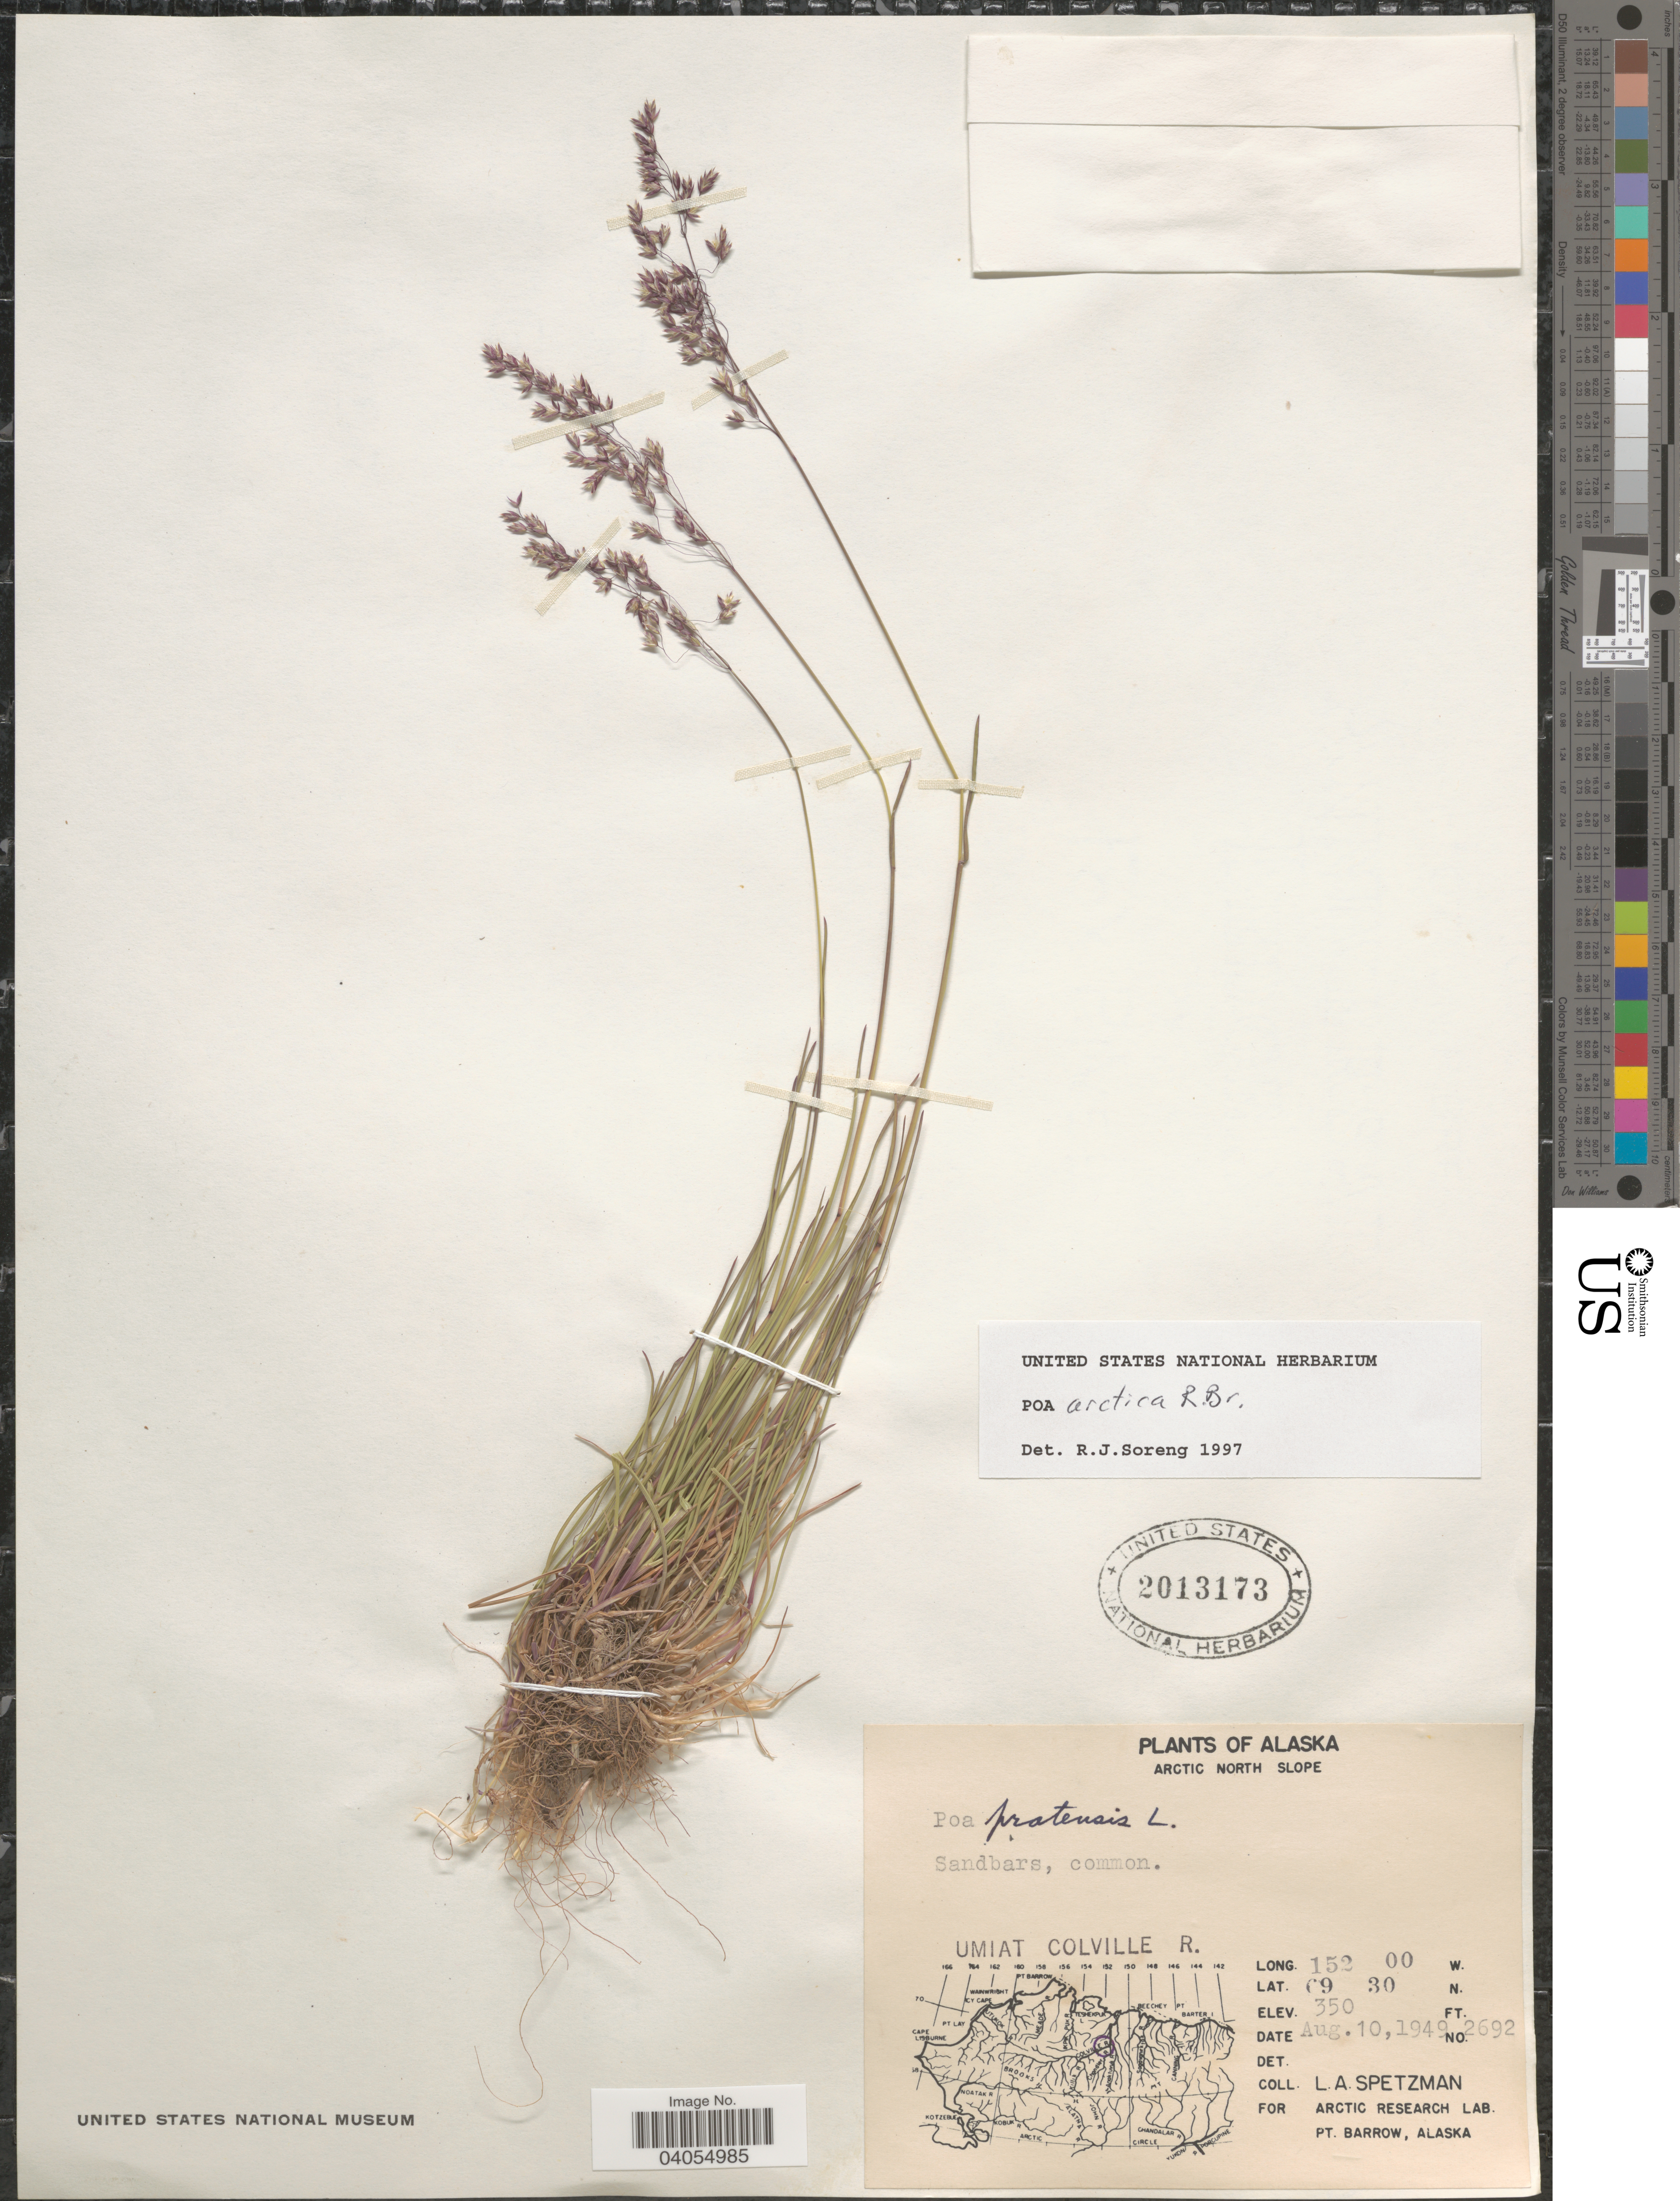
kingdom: Plantae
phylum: Tracheophyta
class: Liliopsida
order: Poales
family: Poaceae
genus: Poa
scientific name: Poa arctica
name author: R. Br.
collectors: L. Spetzman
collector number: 2692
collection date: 1949-08-10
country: United States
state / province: Alaska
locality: Arctic North Slope. Umiat Colville R.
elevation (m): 107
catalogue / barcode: US 2013173